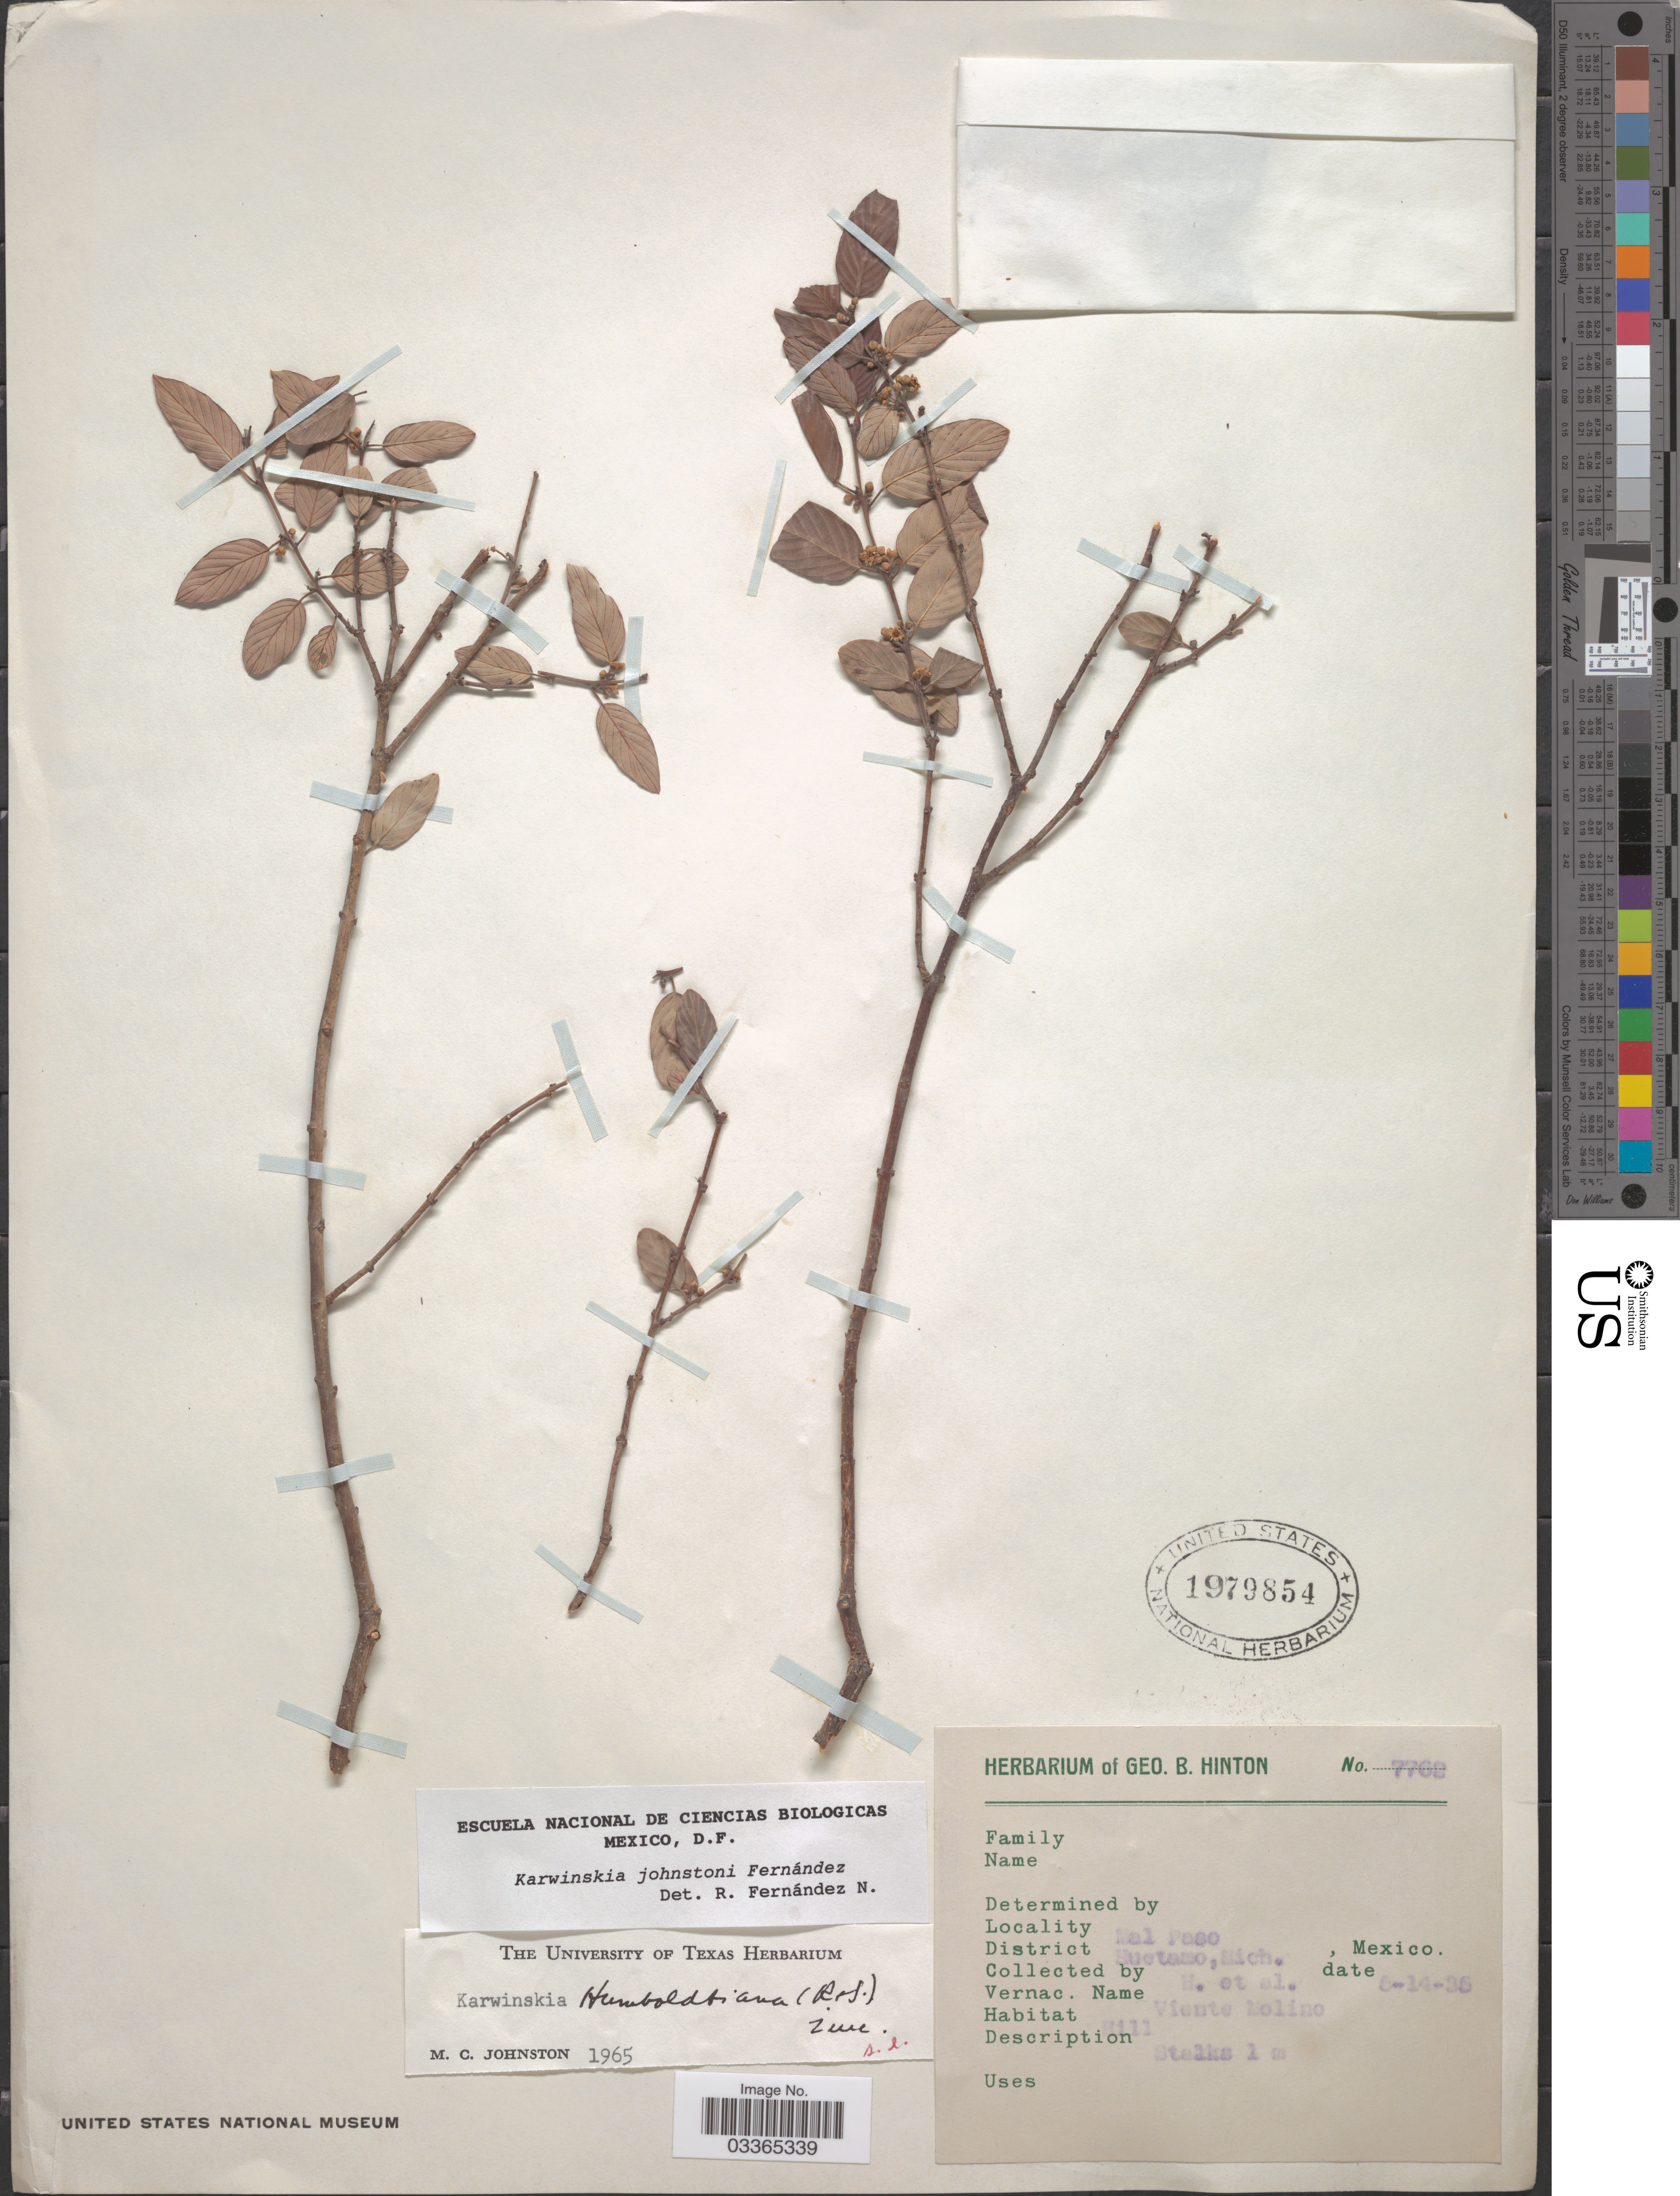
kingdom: Plantae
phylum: Tracheophyta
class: Magnoliopsida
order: Rosales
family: Rhamnaceae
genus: Karwinskia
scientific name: Karwinskia johnstonii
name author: Fernández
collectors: G. B. Hinton & et al.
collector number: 7762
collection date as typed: Transcribed d/m/y: 14/5/35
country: Mexico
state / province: Michoacán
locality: Mal Paso, District Huetamo.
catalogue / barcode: US 1979854